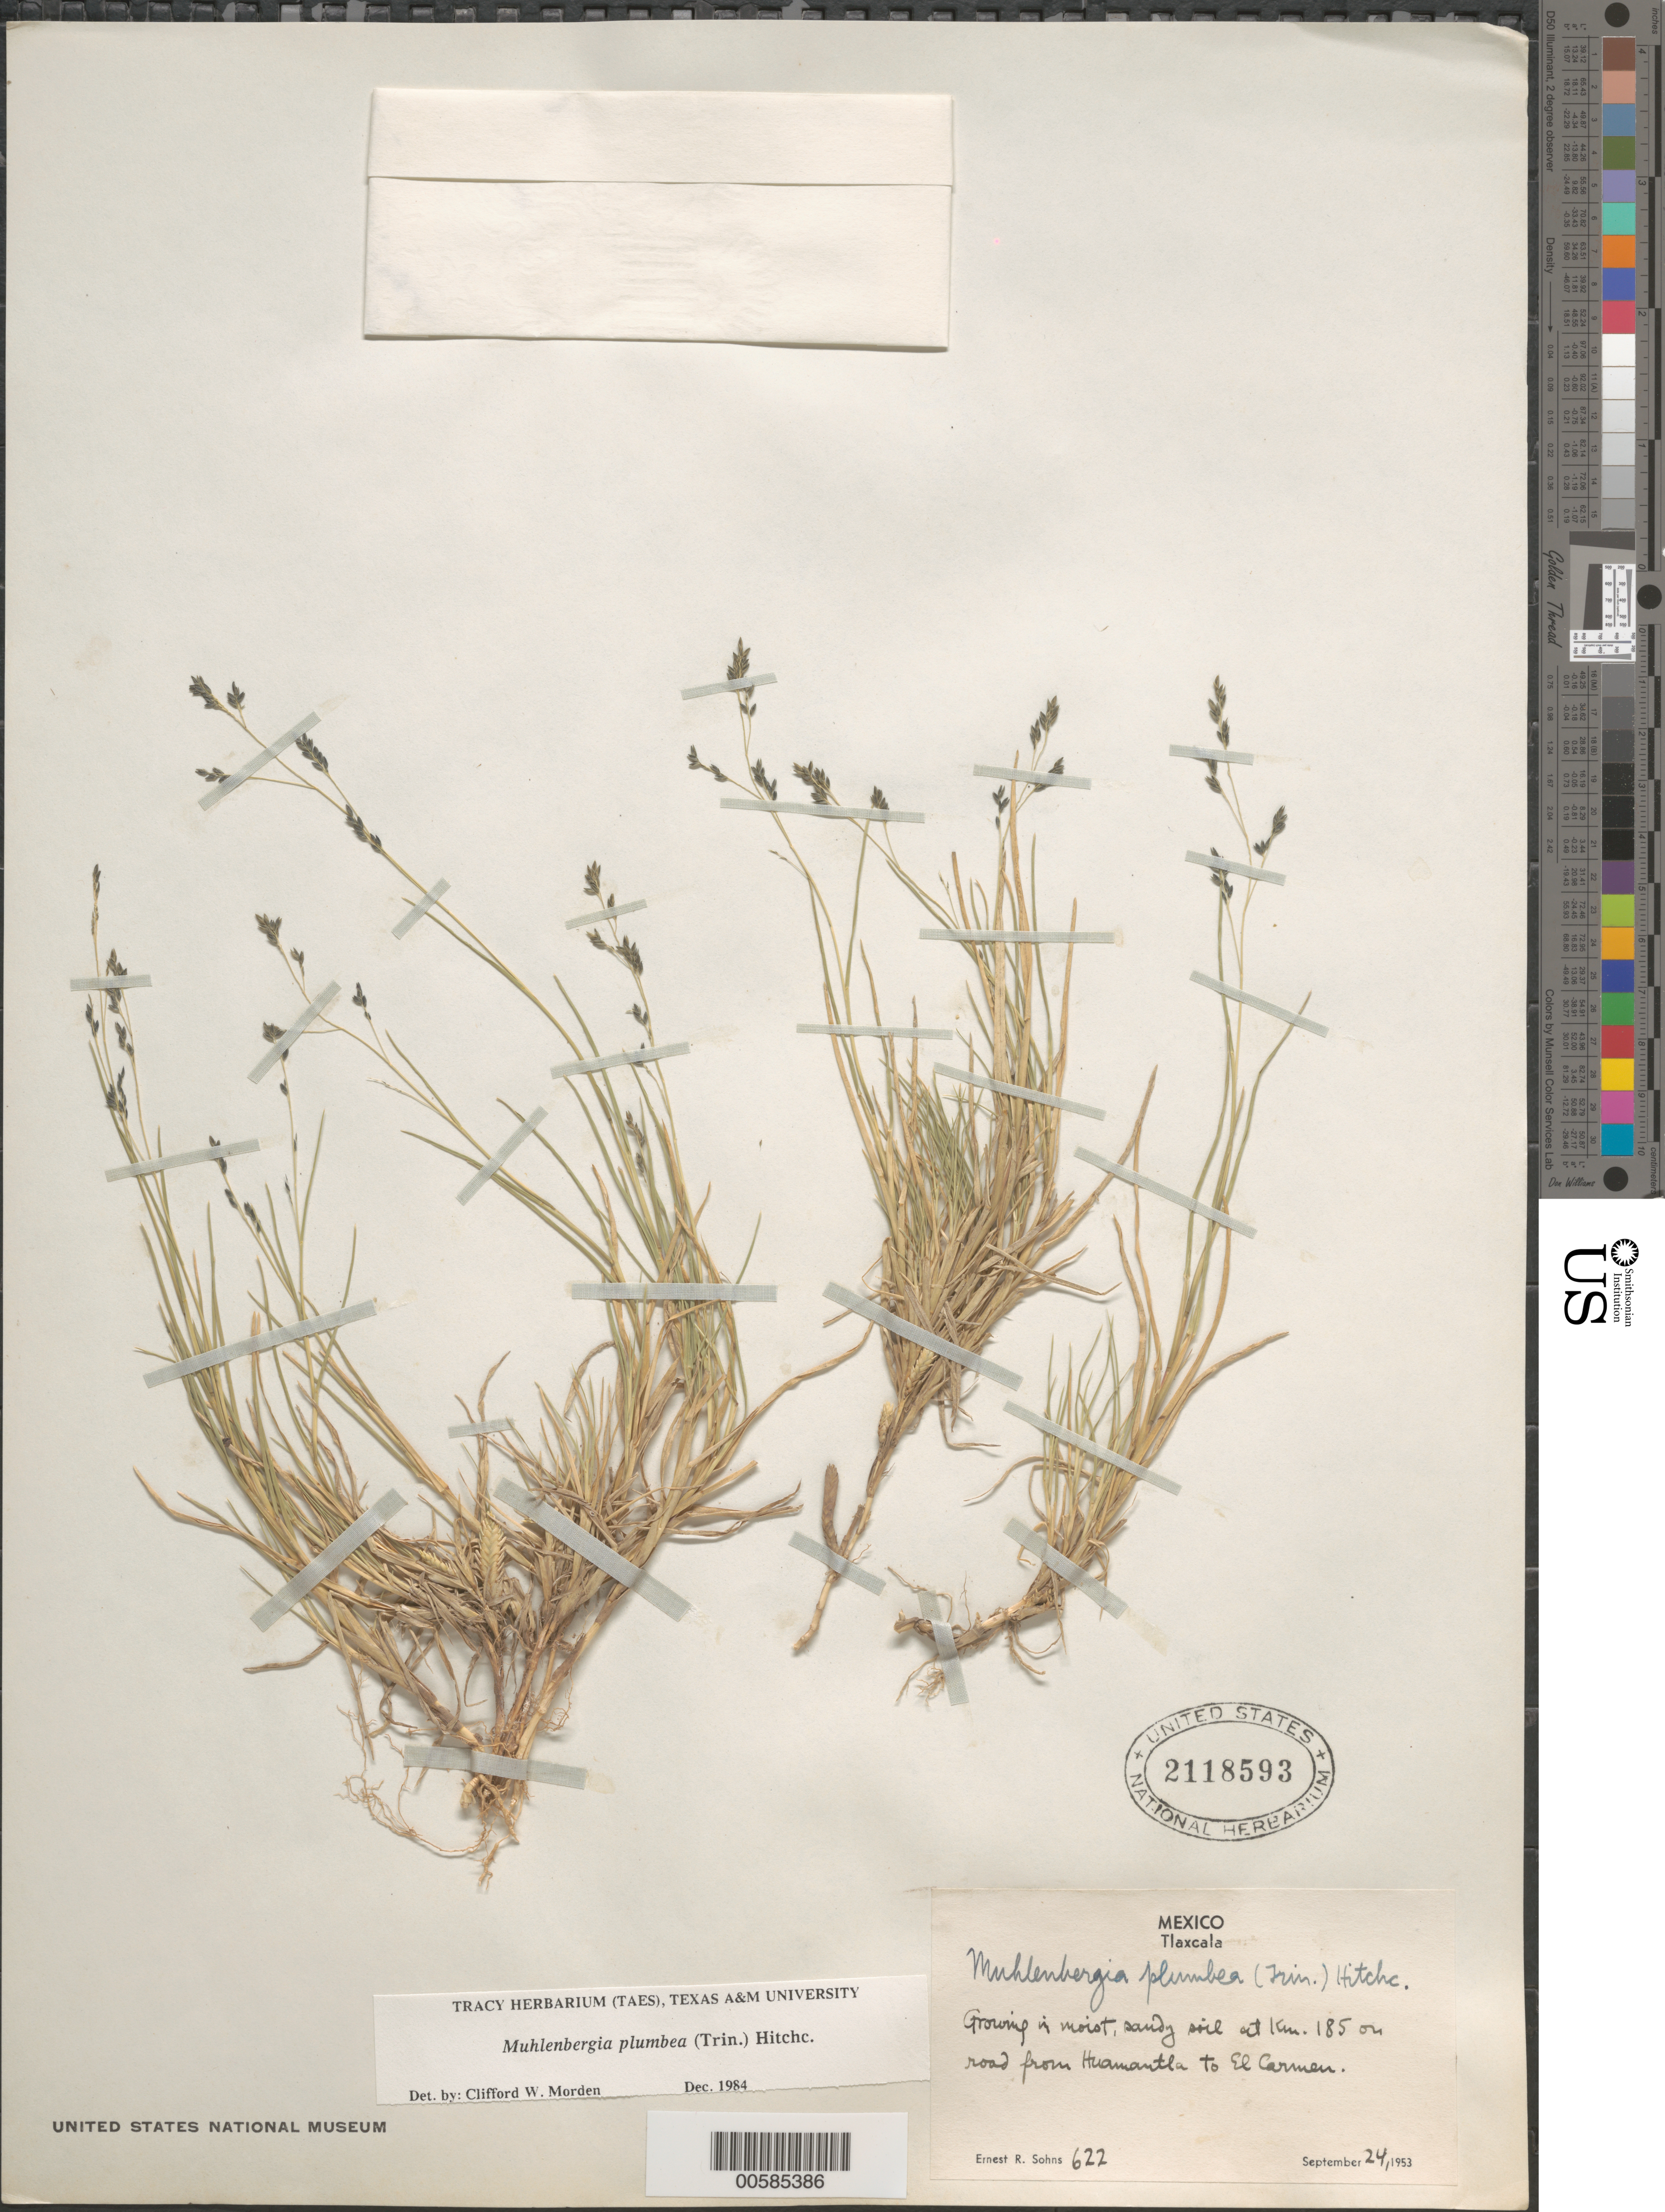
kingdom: Plantae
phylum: Tracheophyta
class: Liliopsida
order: Poales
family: Poaceae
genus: Muhlenbergia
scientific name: Muhlenbergia plumbea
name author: (Trin.) Hitchc.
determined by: Morden, C. W.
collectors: E. R. Sohns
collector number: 622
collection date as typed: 24 Sep 1953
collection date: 1953-09-24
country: Mexico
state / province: Tlaxcala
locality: Km 185 on road from Huamantla to El Carmen.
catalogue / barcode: US 2118593